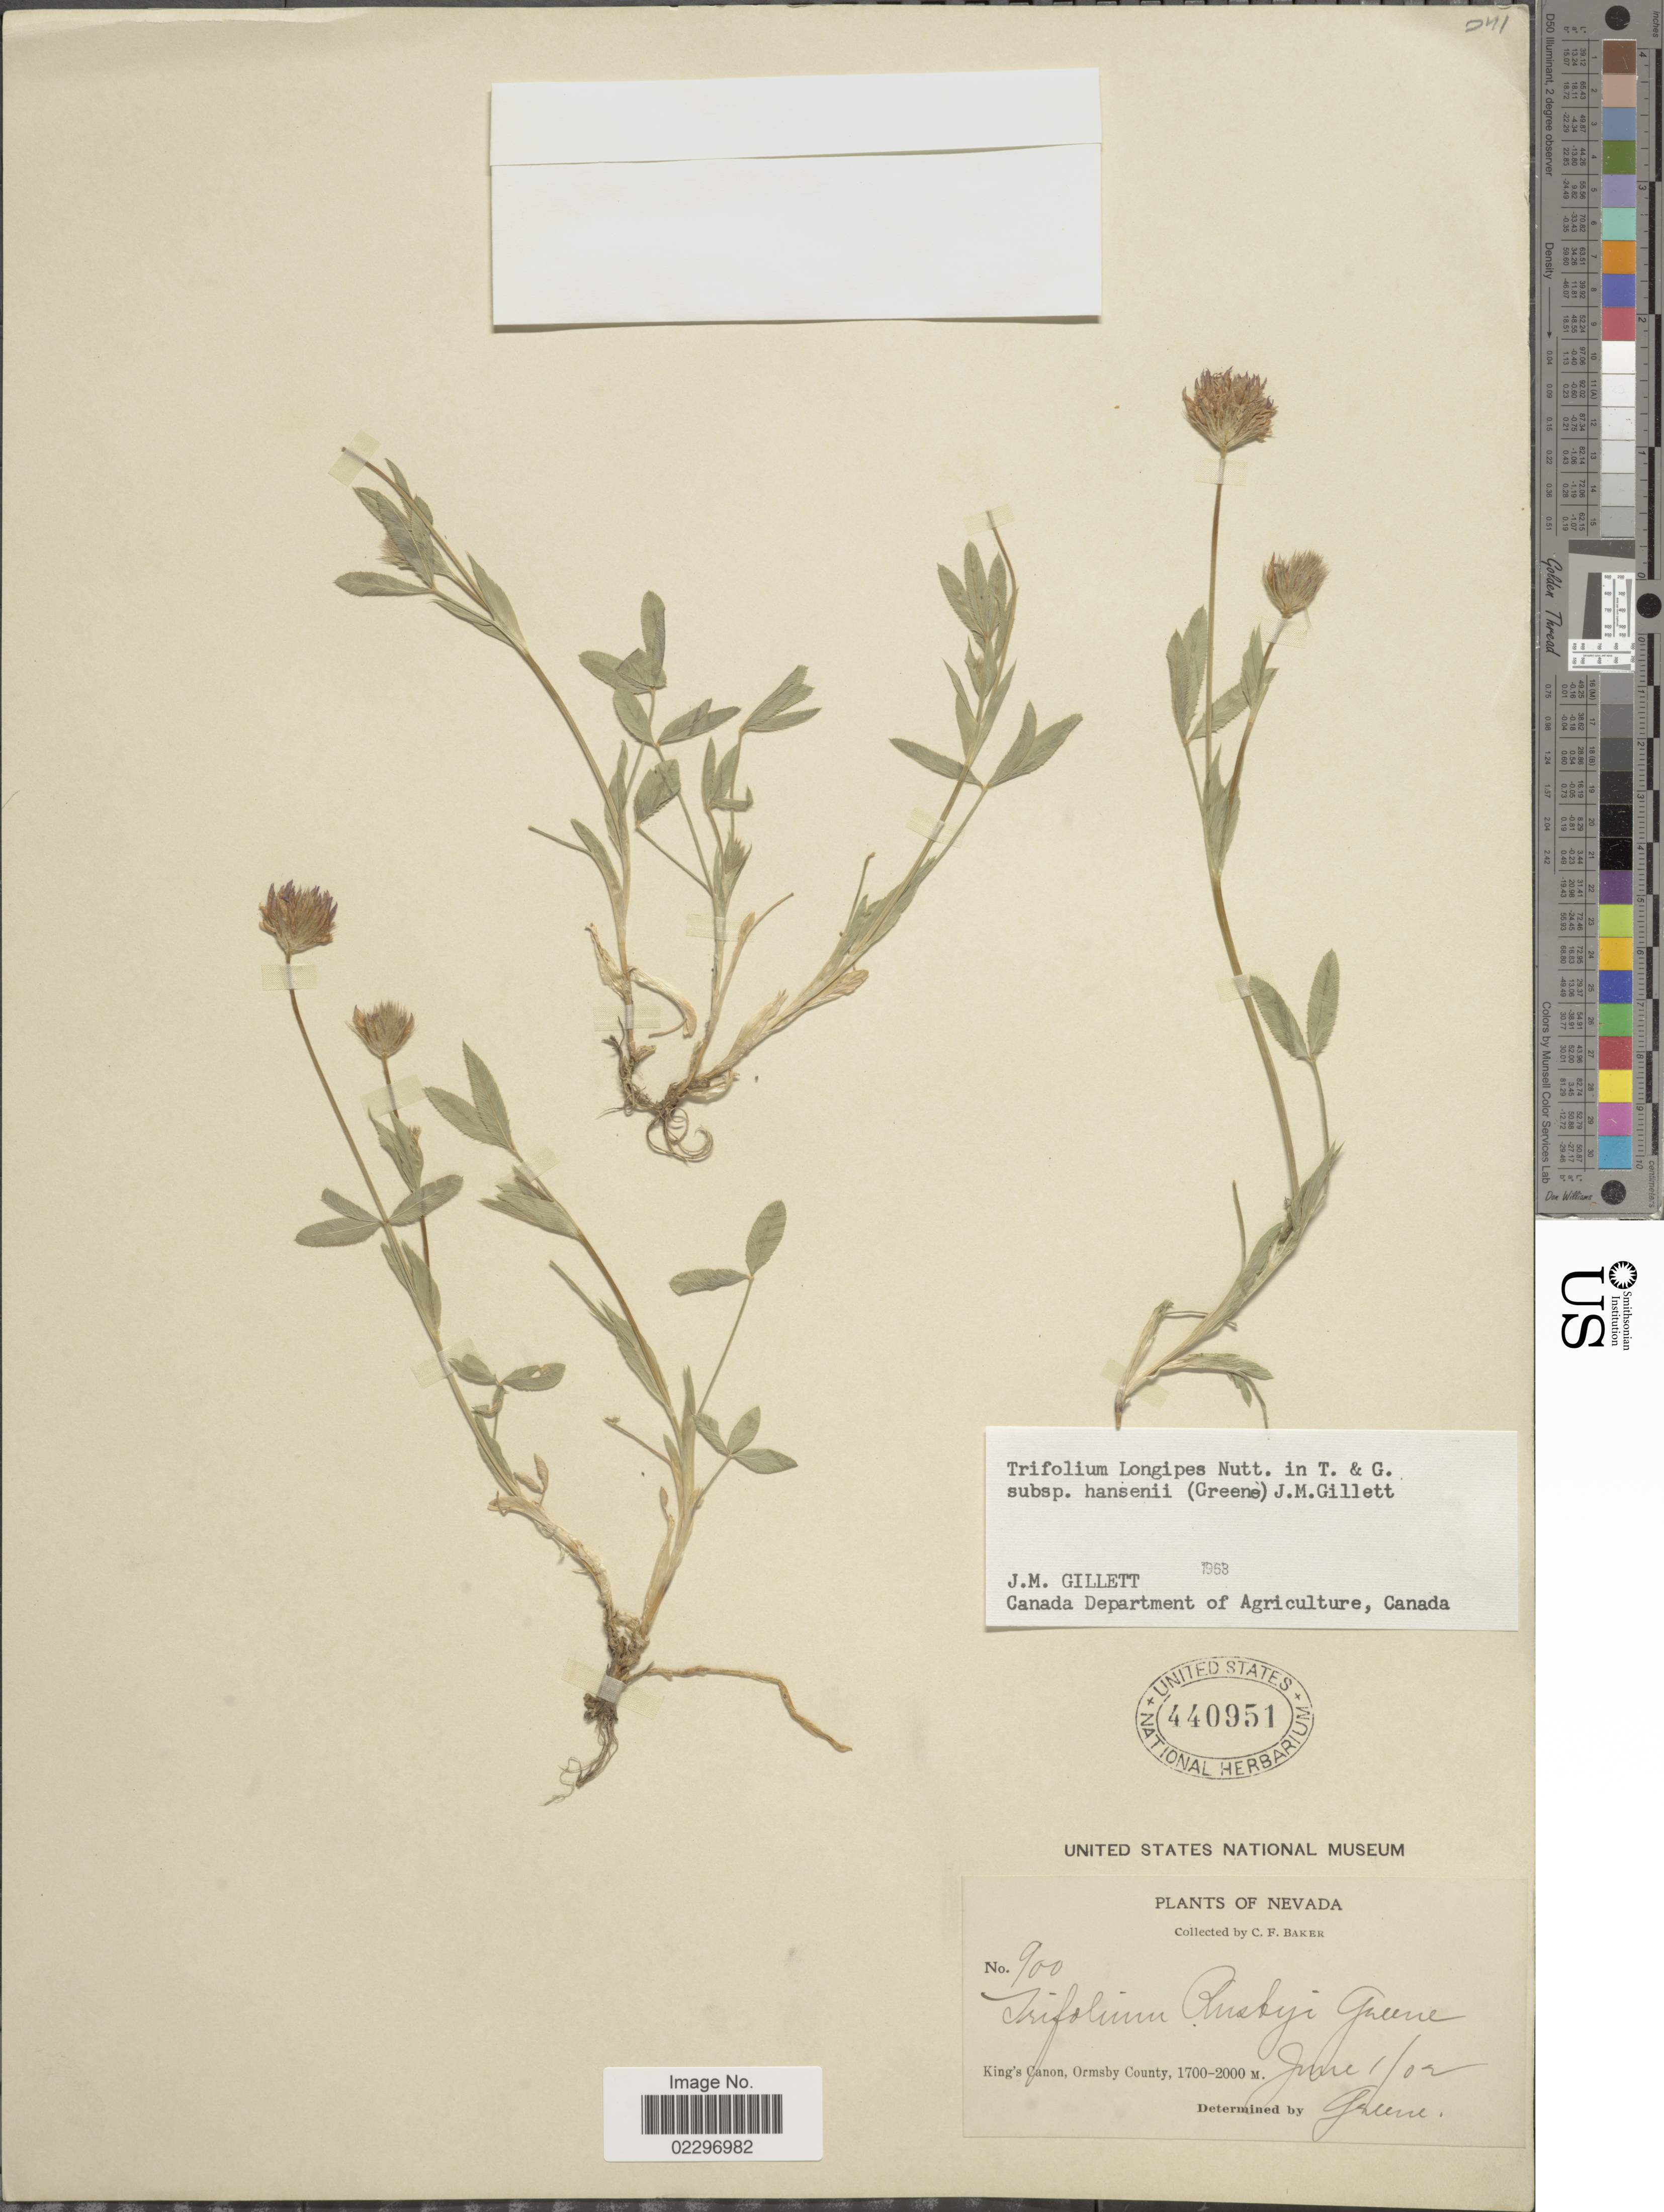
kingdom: Plantae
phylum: Tracheophyta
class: Magnoliopsida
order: Fabales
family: Fabaceae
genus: Trifolium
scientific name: Trifolium longipes subsp. hansenii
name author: (Greene) J.M. Gillett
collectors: C. F. Baker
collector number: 900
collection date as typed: Transcribed d/m/y: 1/6/2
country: United States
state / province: Nevada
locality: King's Canon, Ormsby County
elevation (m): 1700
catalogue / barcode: US 440951